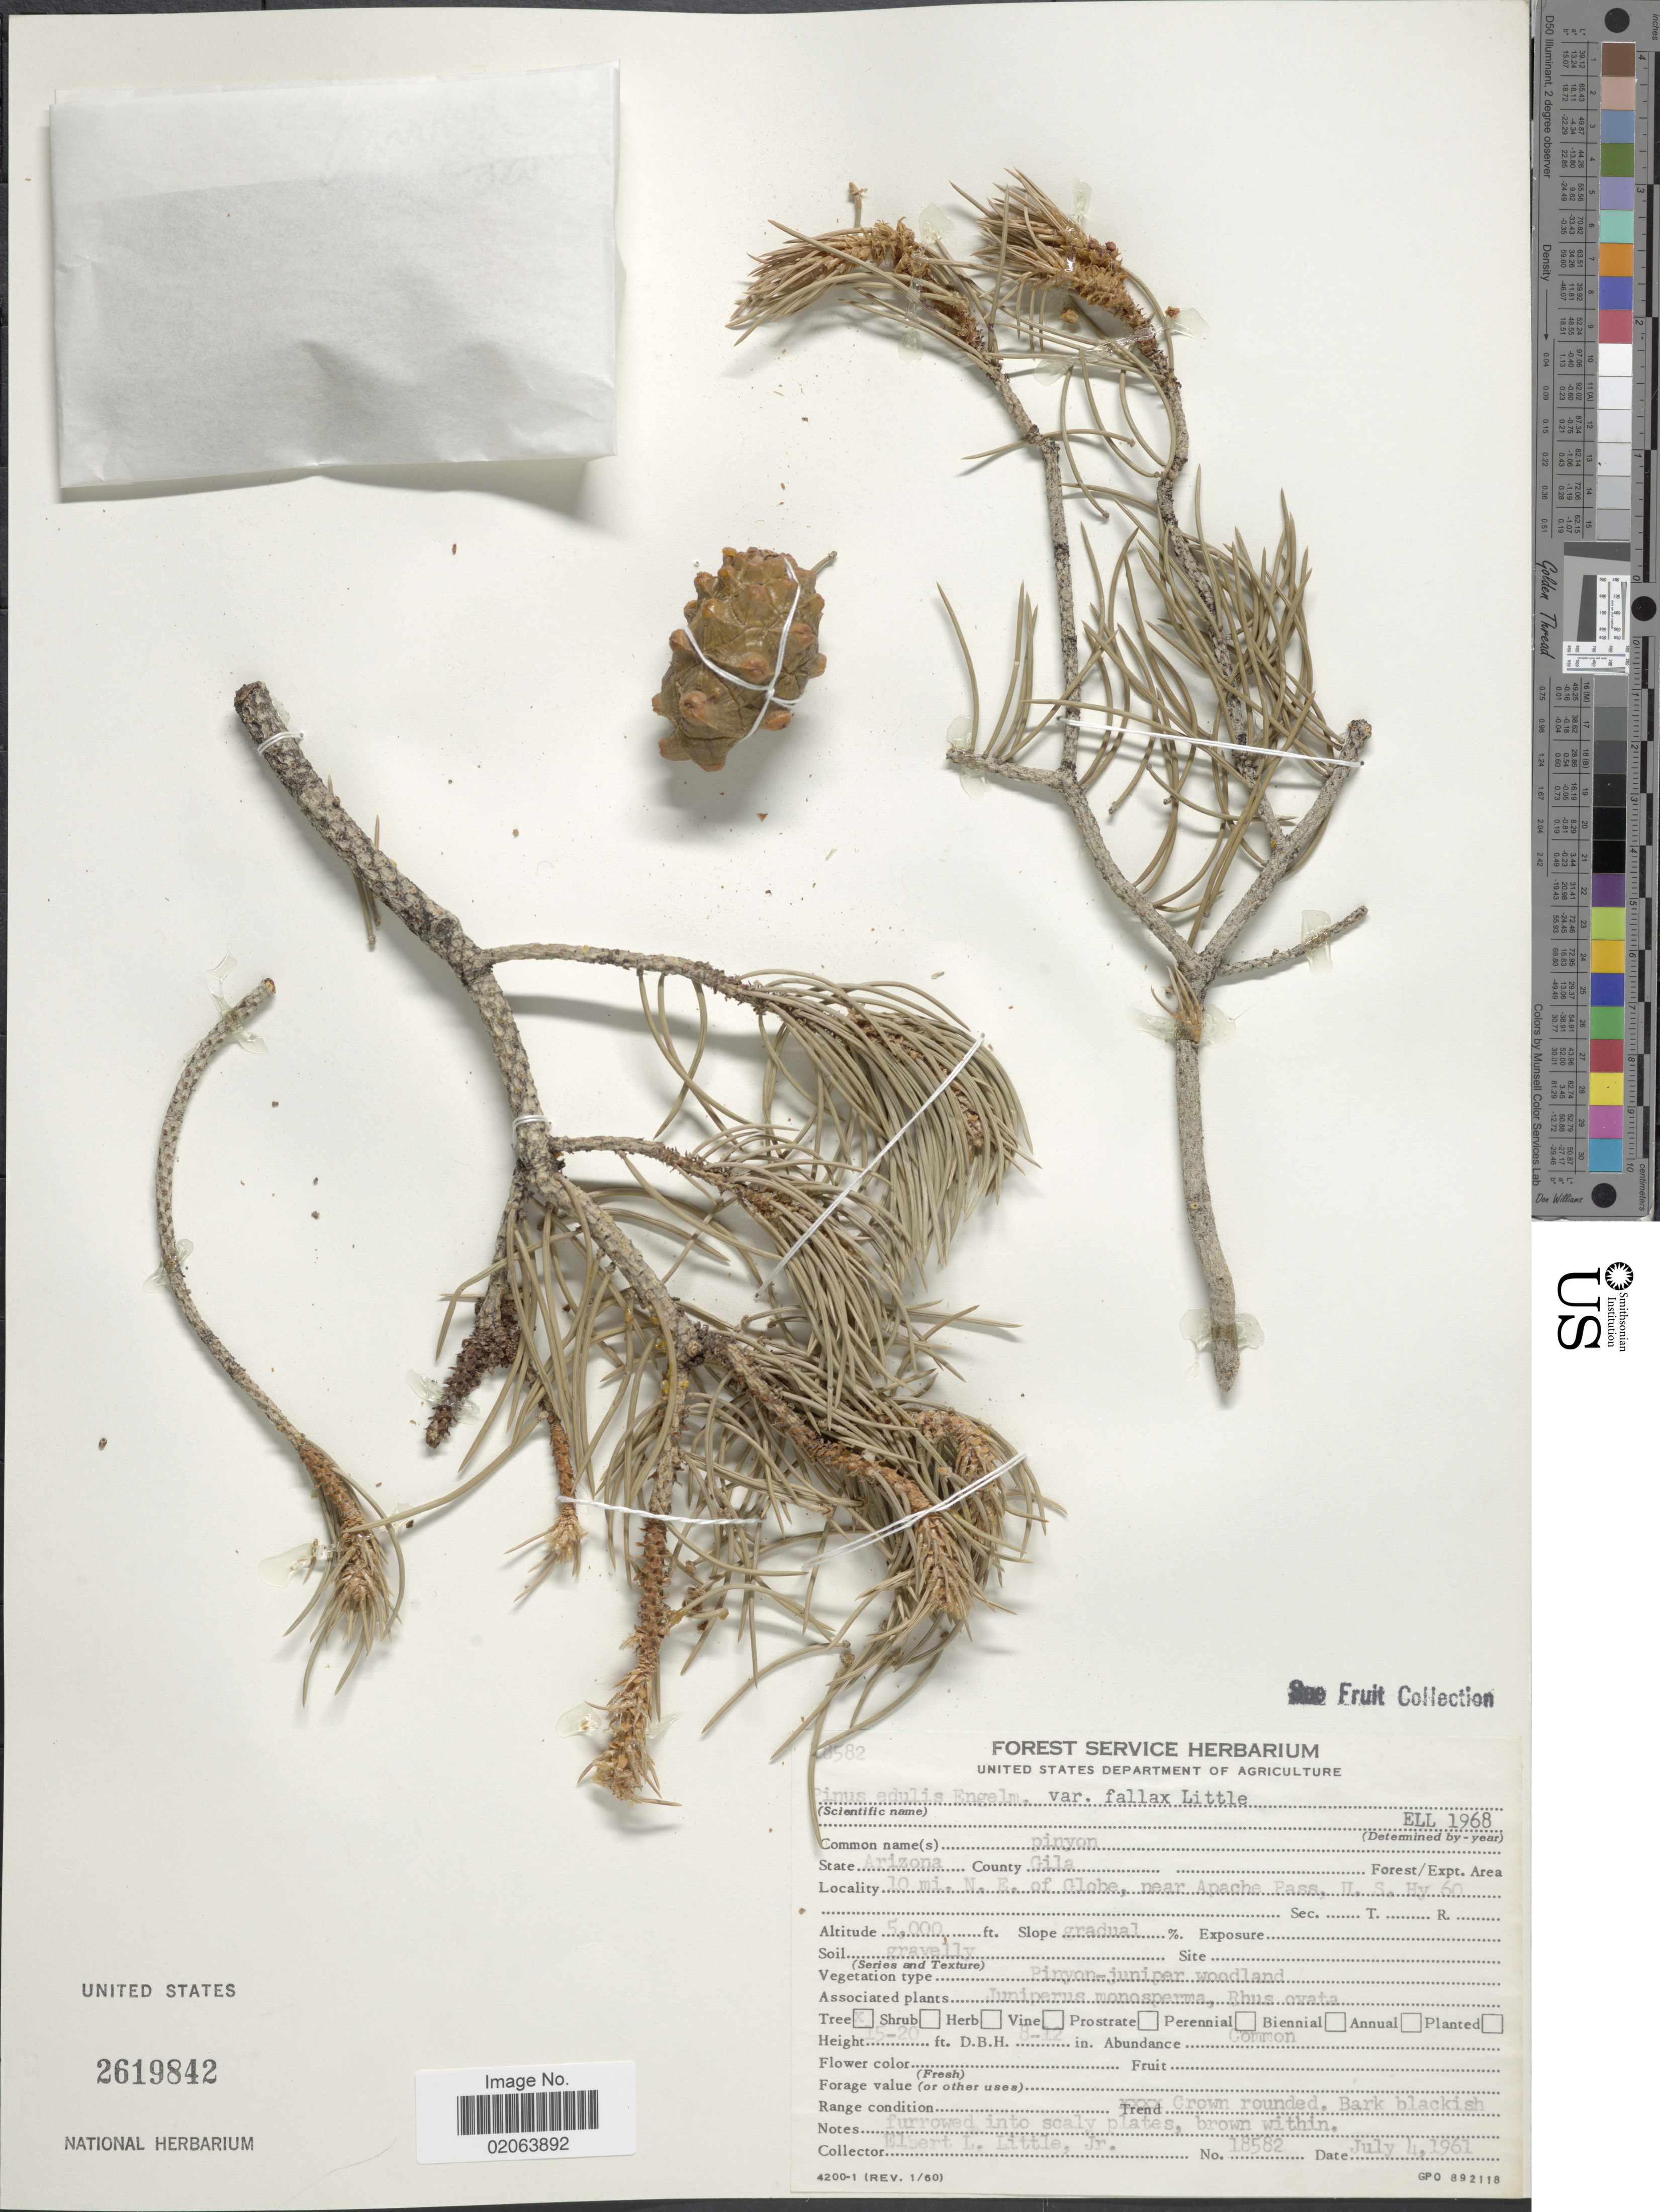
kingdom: Plantae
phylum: Tracheophyta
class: Pinopsida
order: Pinales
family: Pinaceae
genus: Pinus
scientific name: Pinus edulis var. fallax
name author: Little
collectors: E. L. Little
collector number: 18582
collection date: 1961-07-04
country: United States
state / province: Arizona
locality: County Gila. 10 mi. N. E. of Globe, near Apache Pass, U. S. Hy. 60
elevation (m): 1524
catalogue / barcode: US 2619842